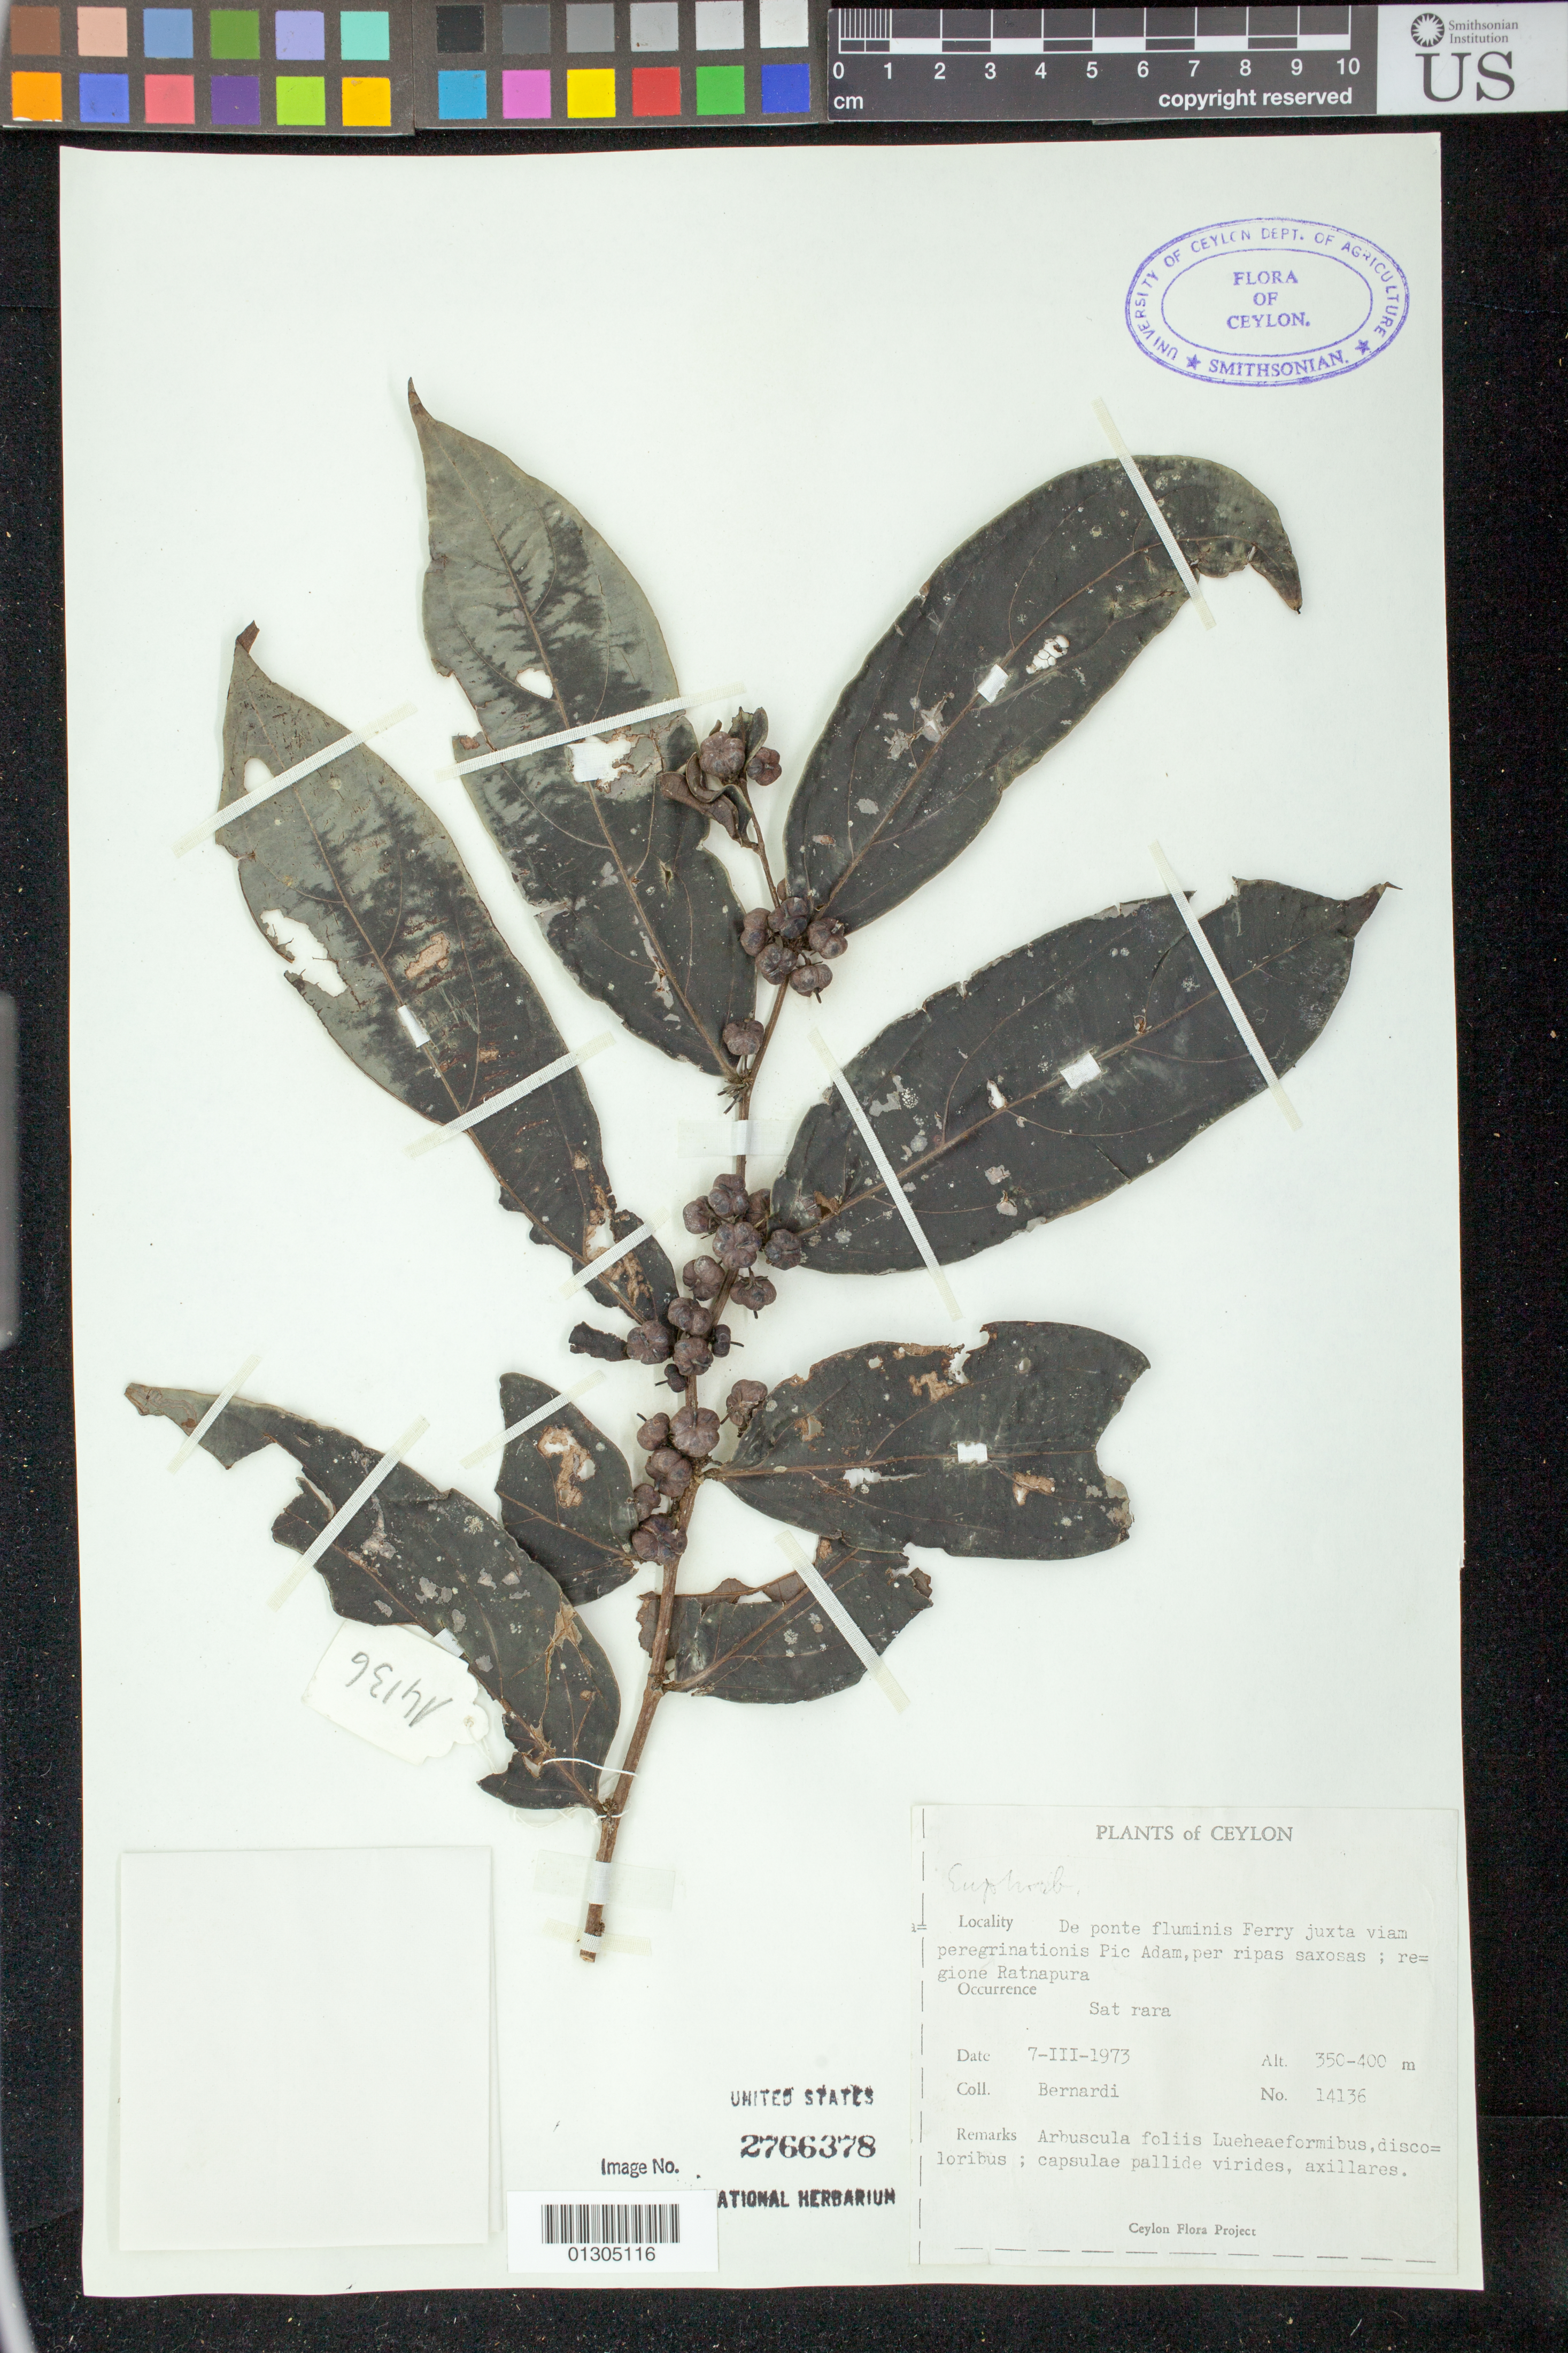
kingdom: Plantae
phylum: Tracheophyta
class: Magnoliopsida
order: Malpighiales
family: Euphorbiaceae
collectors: L. Bernardi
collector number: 14136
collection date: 1973-03-07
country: Sri Lanka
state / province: Sabaragamuwa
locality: De ponte Ferry juxta viam peregrinationis Pic Adam, per ripas saxosas; regione Ratnapura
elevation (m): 350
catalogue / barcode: US 2766378